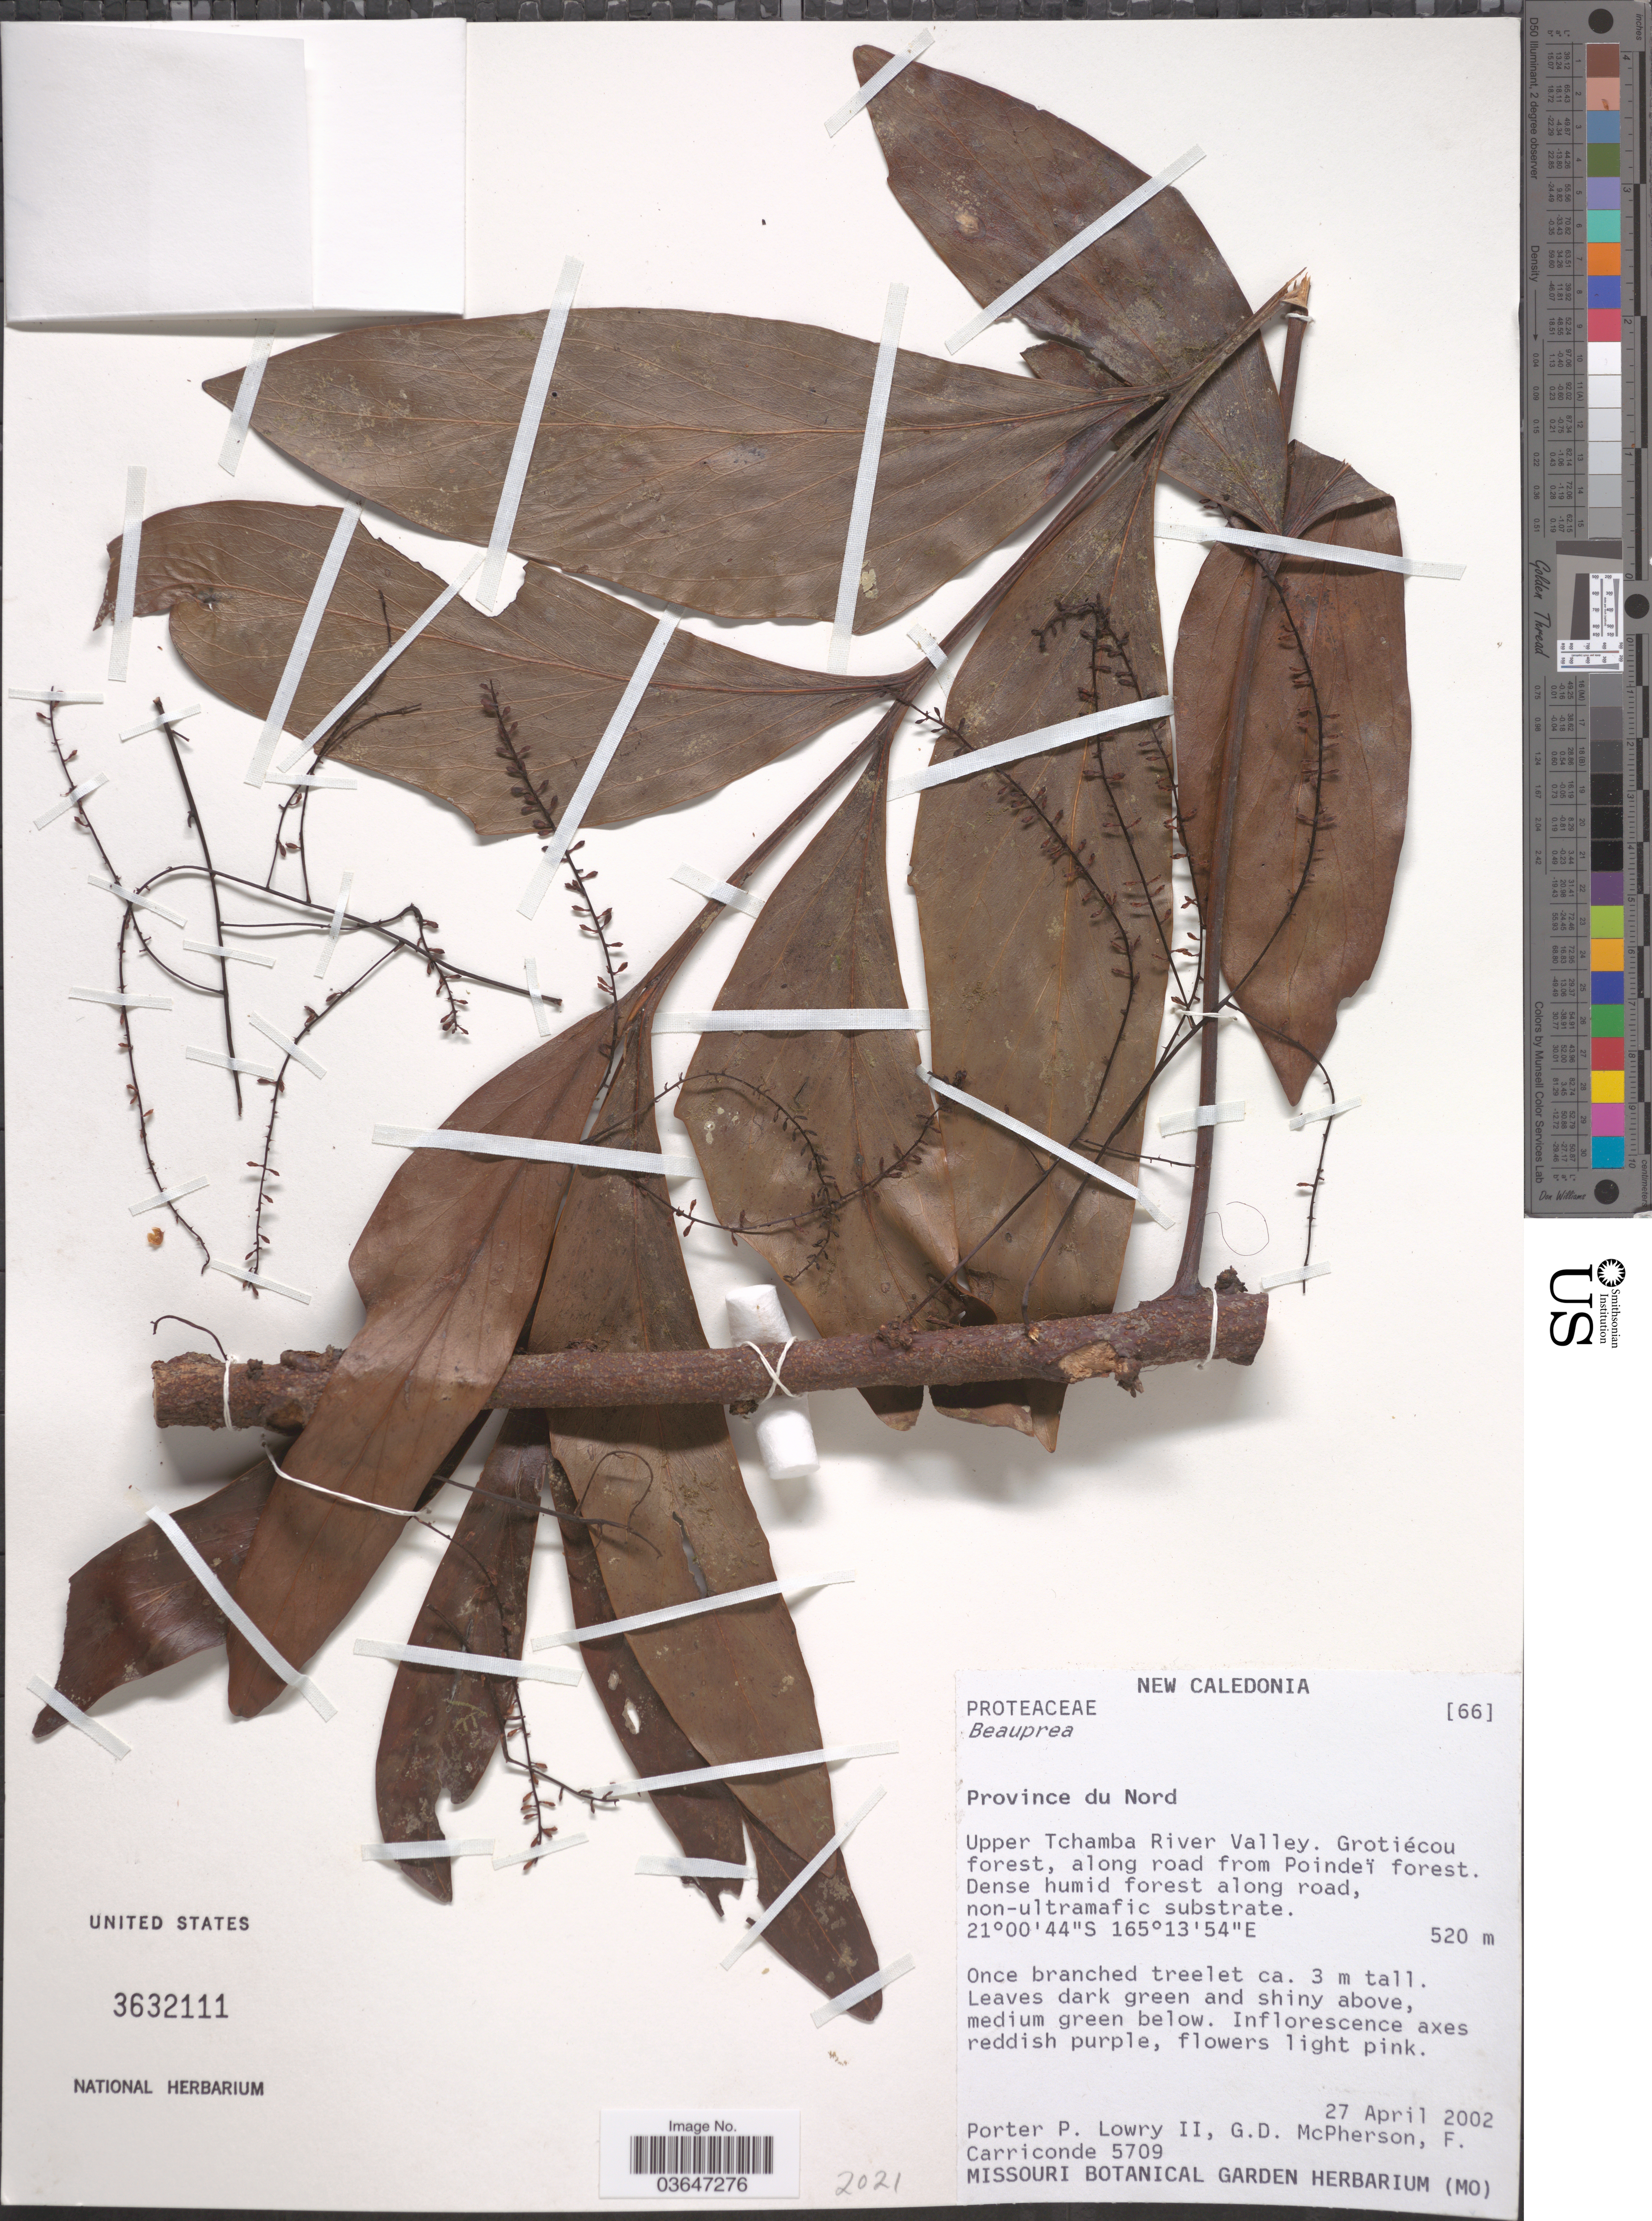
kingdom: Plantae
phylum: Tracheophyta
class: Magnoliopsida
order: Proteales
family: Proteaceae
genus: Beauprea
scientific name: Beauprea sp.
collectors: P. P. Lowry, G. D. McPherson & F. Carriconde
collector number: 5709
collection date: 2002-04-27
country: New Caledonia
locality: Province du Nord. Upper Tchamba River Valley. Grotiécou forest, along road from Poindeï forest.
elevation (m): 520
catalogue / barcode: US 3632111